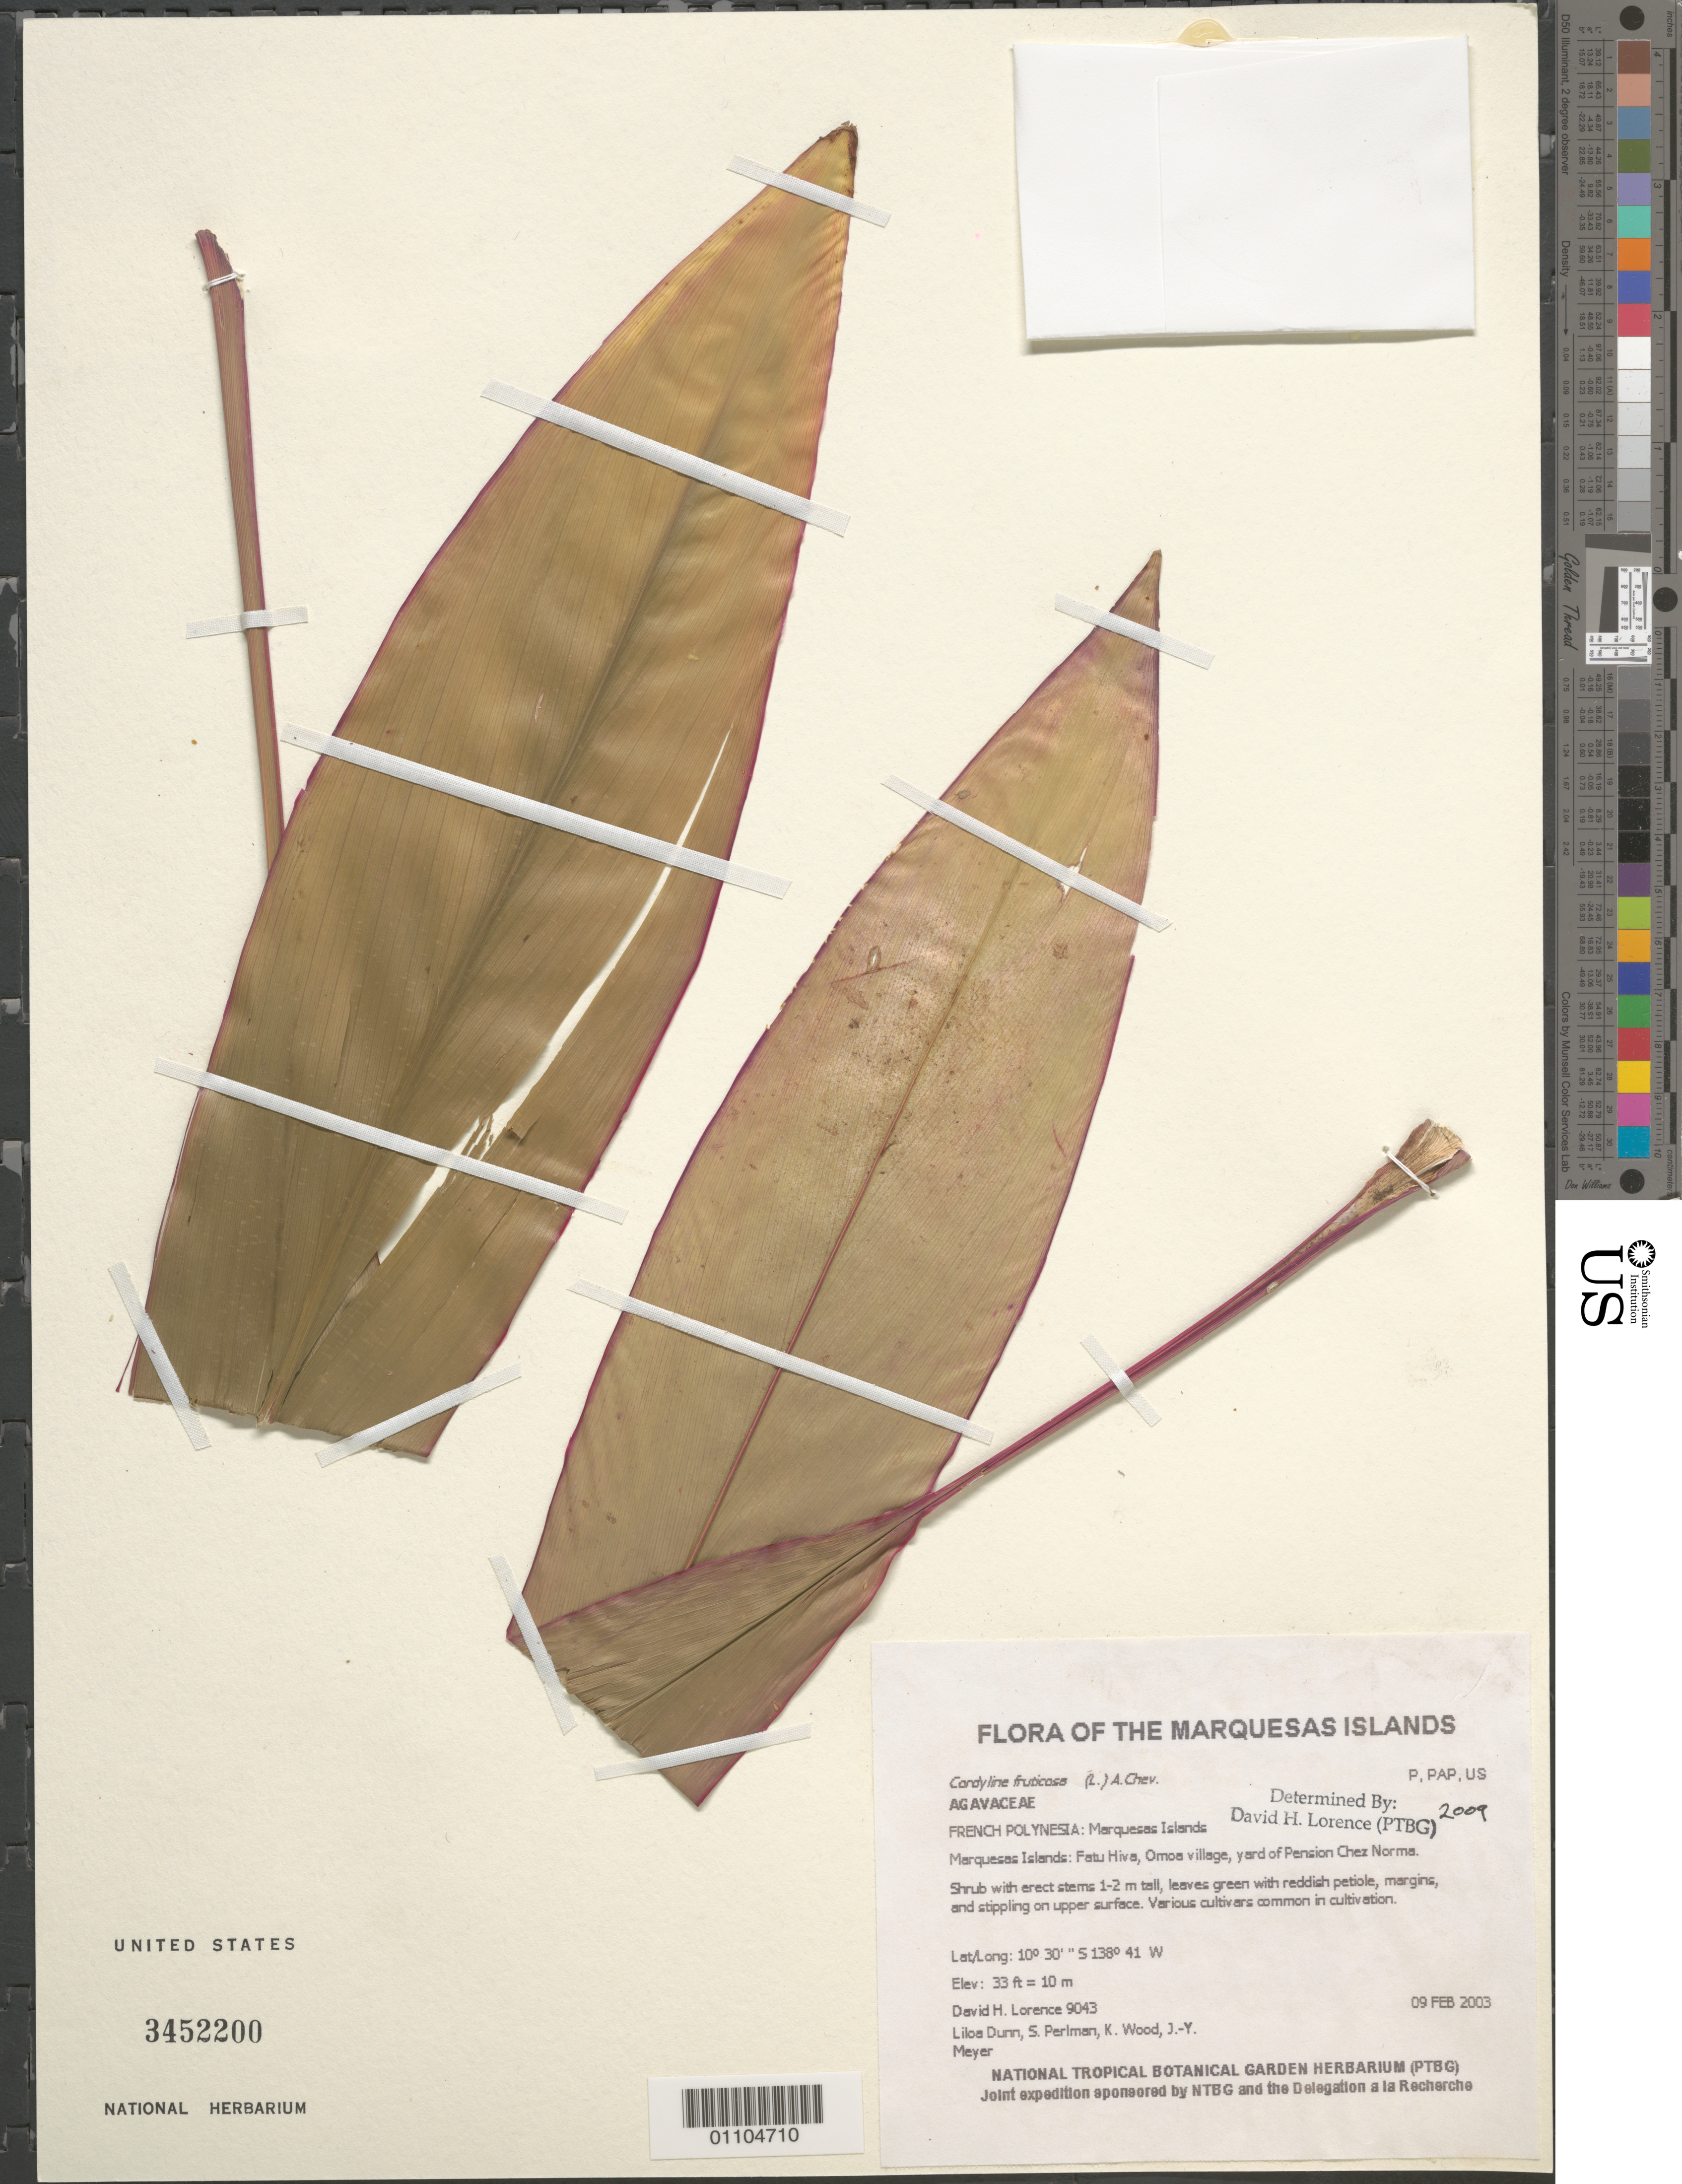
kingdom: Plantae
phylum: Tracheophyta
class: Liliopsida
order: Asparagales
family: Asparagaceae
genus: Cordyline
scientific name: Cordyline fruticosa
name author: (L.) A. Chev.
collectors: D. Lorence, L. Dunn, S. P. Perlman, K. R. Wood & J.-Y. Meyer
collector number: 9043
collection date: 2003-02-09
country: French Polynesia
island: Fatu Hiva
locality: Omoa village, yard of Pension Chez Norma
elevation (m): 10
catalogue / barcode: US 3452200